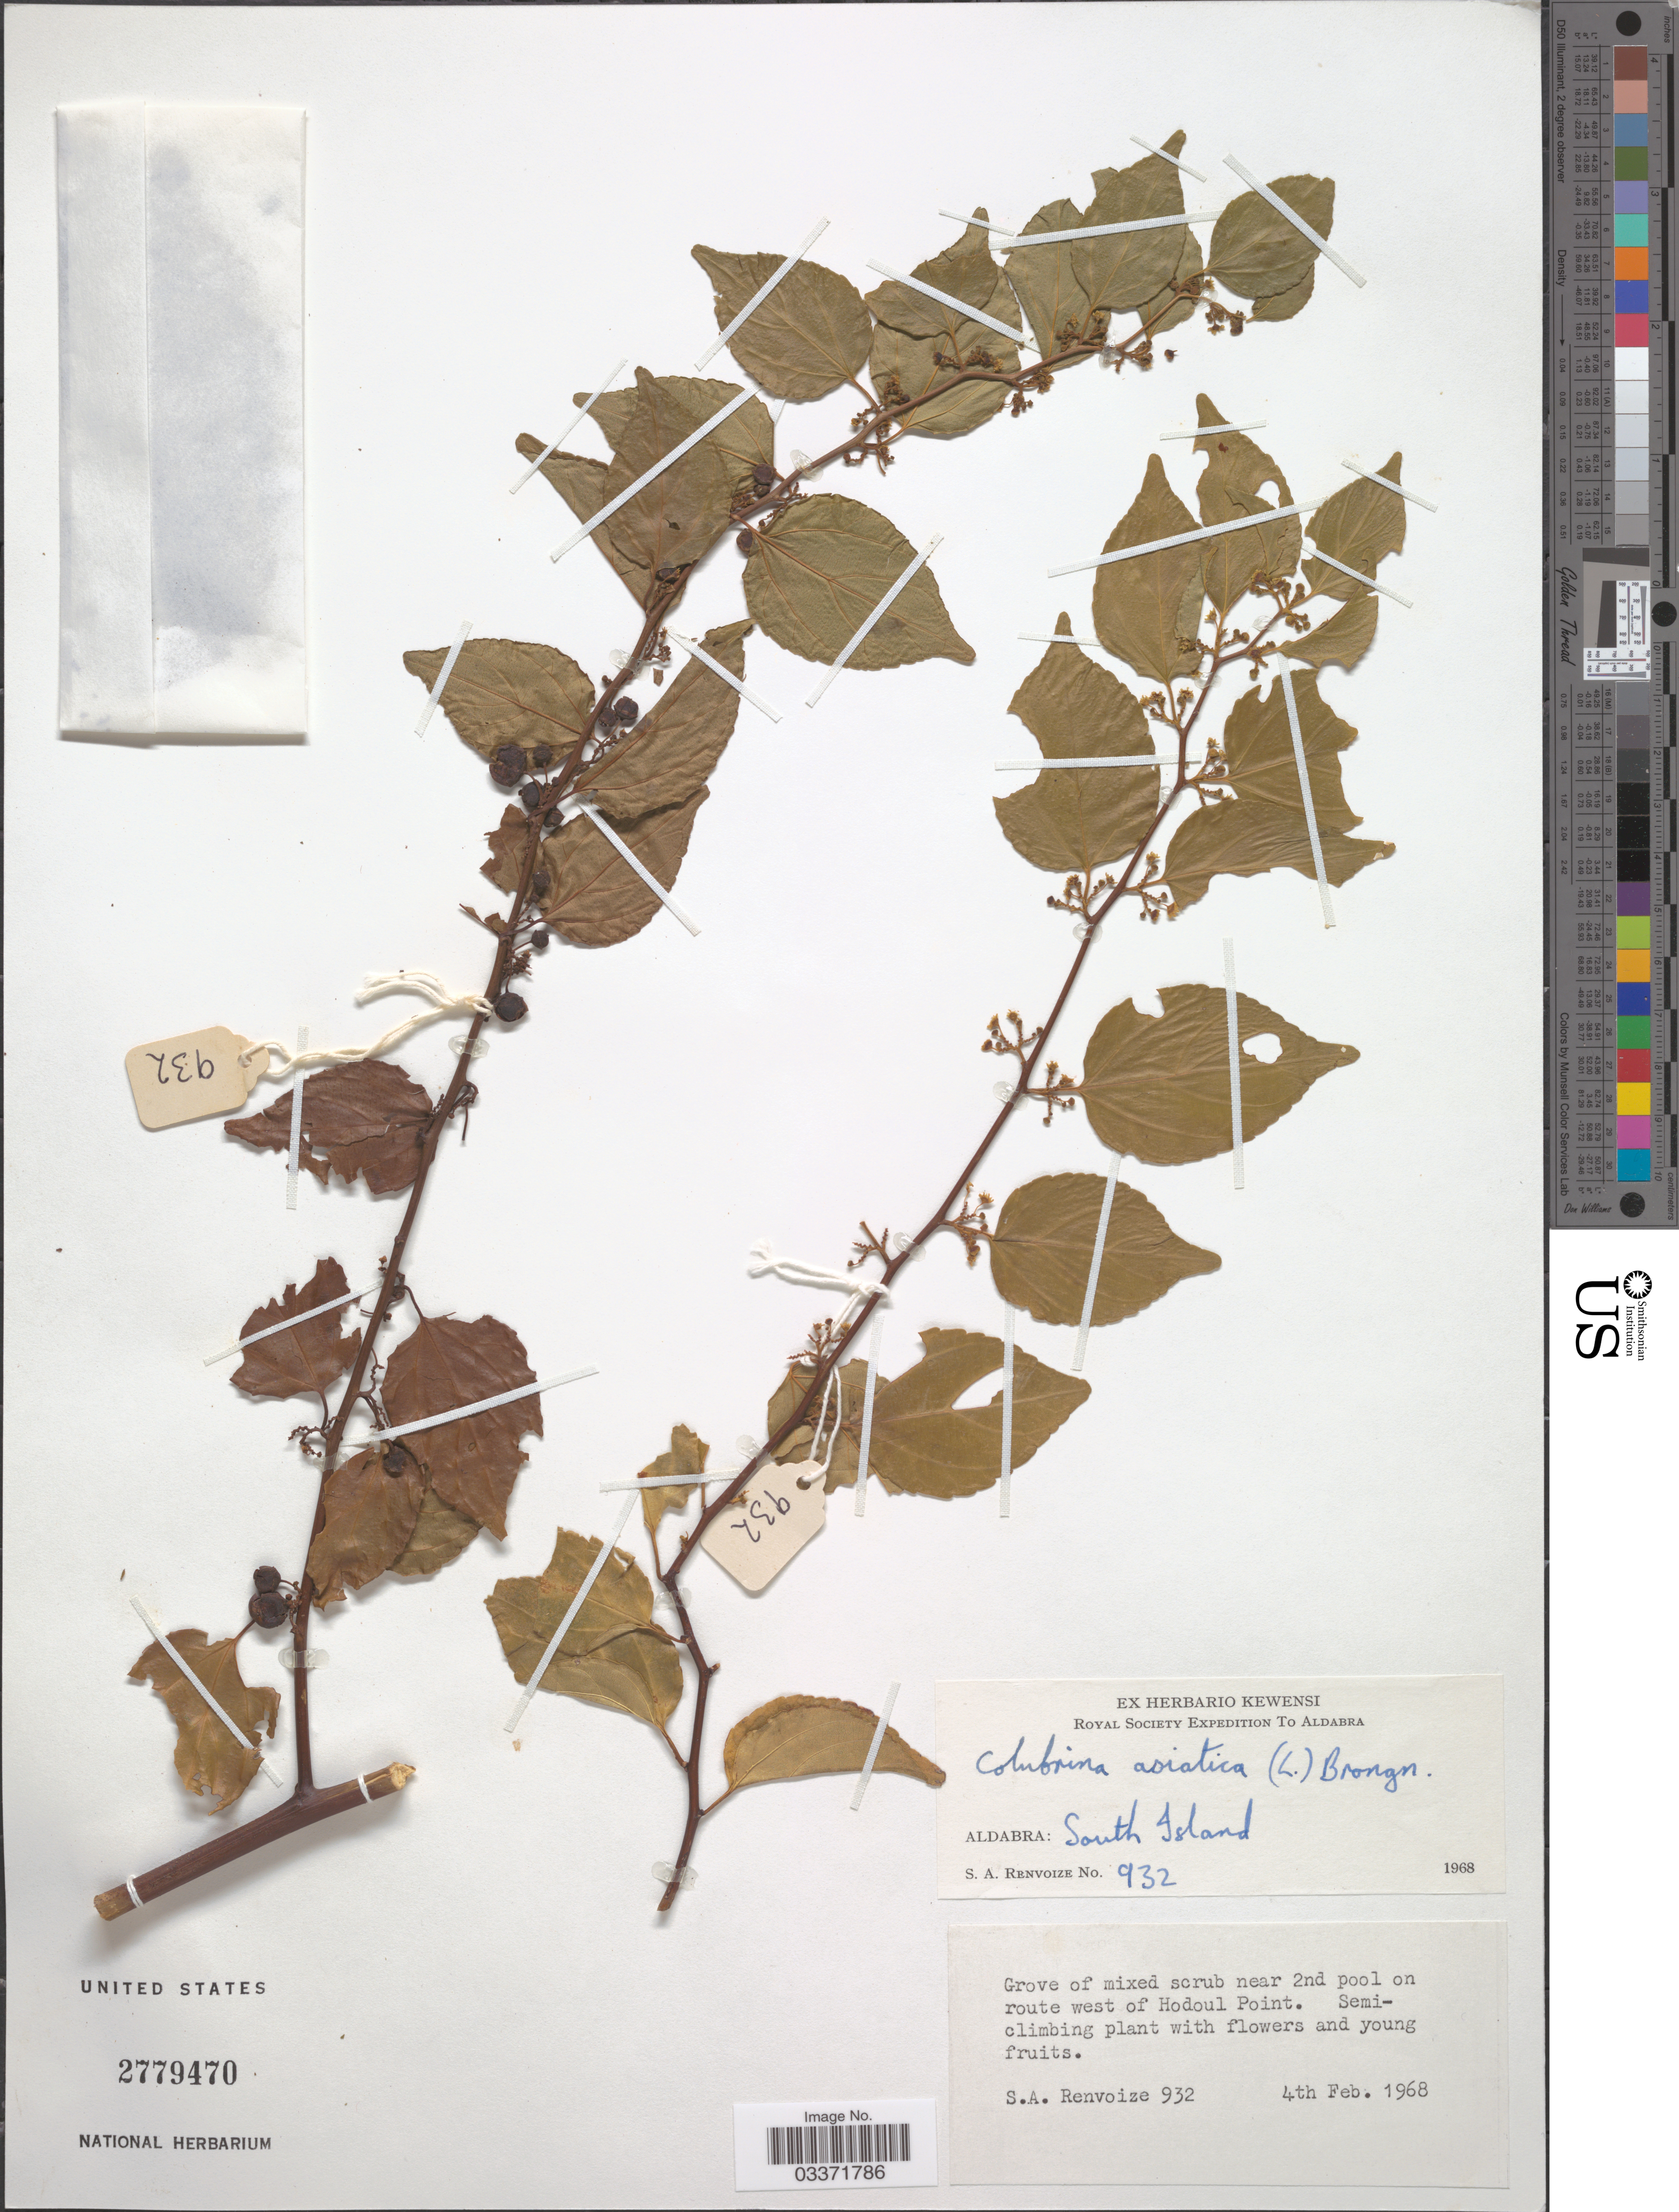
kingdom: Plantae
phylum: Tracheophyta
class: Magnoliopsida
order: Rosales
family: Rhamnaceae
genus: Colubrina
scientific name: Colubrina asiatica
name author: (L.) Brongn.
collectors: S. A. Renvoize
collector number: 932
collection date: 1968-02-04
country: Seychelles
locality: Aldabra: South Island, Grove of mixed scrub near 2nd pool on route west of Hodoul Point.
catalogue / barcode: US 2779470